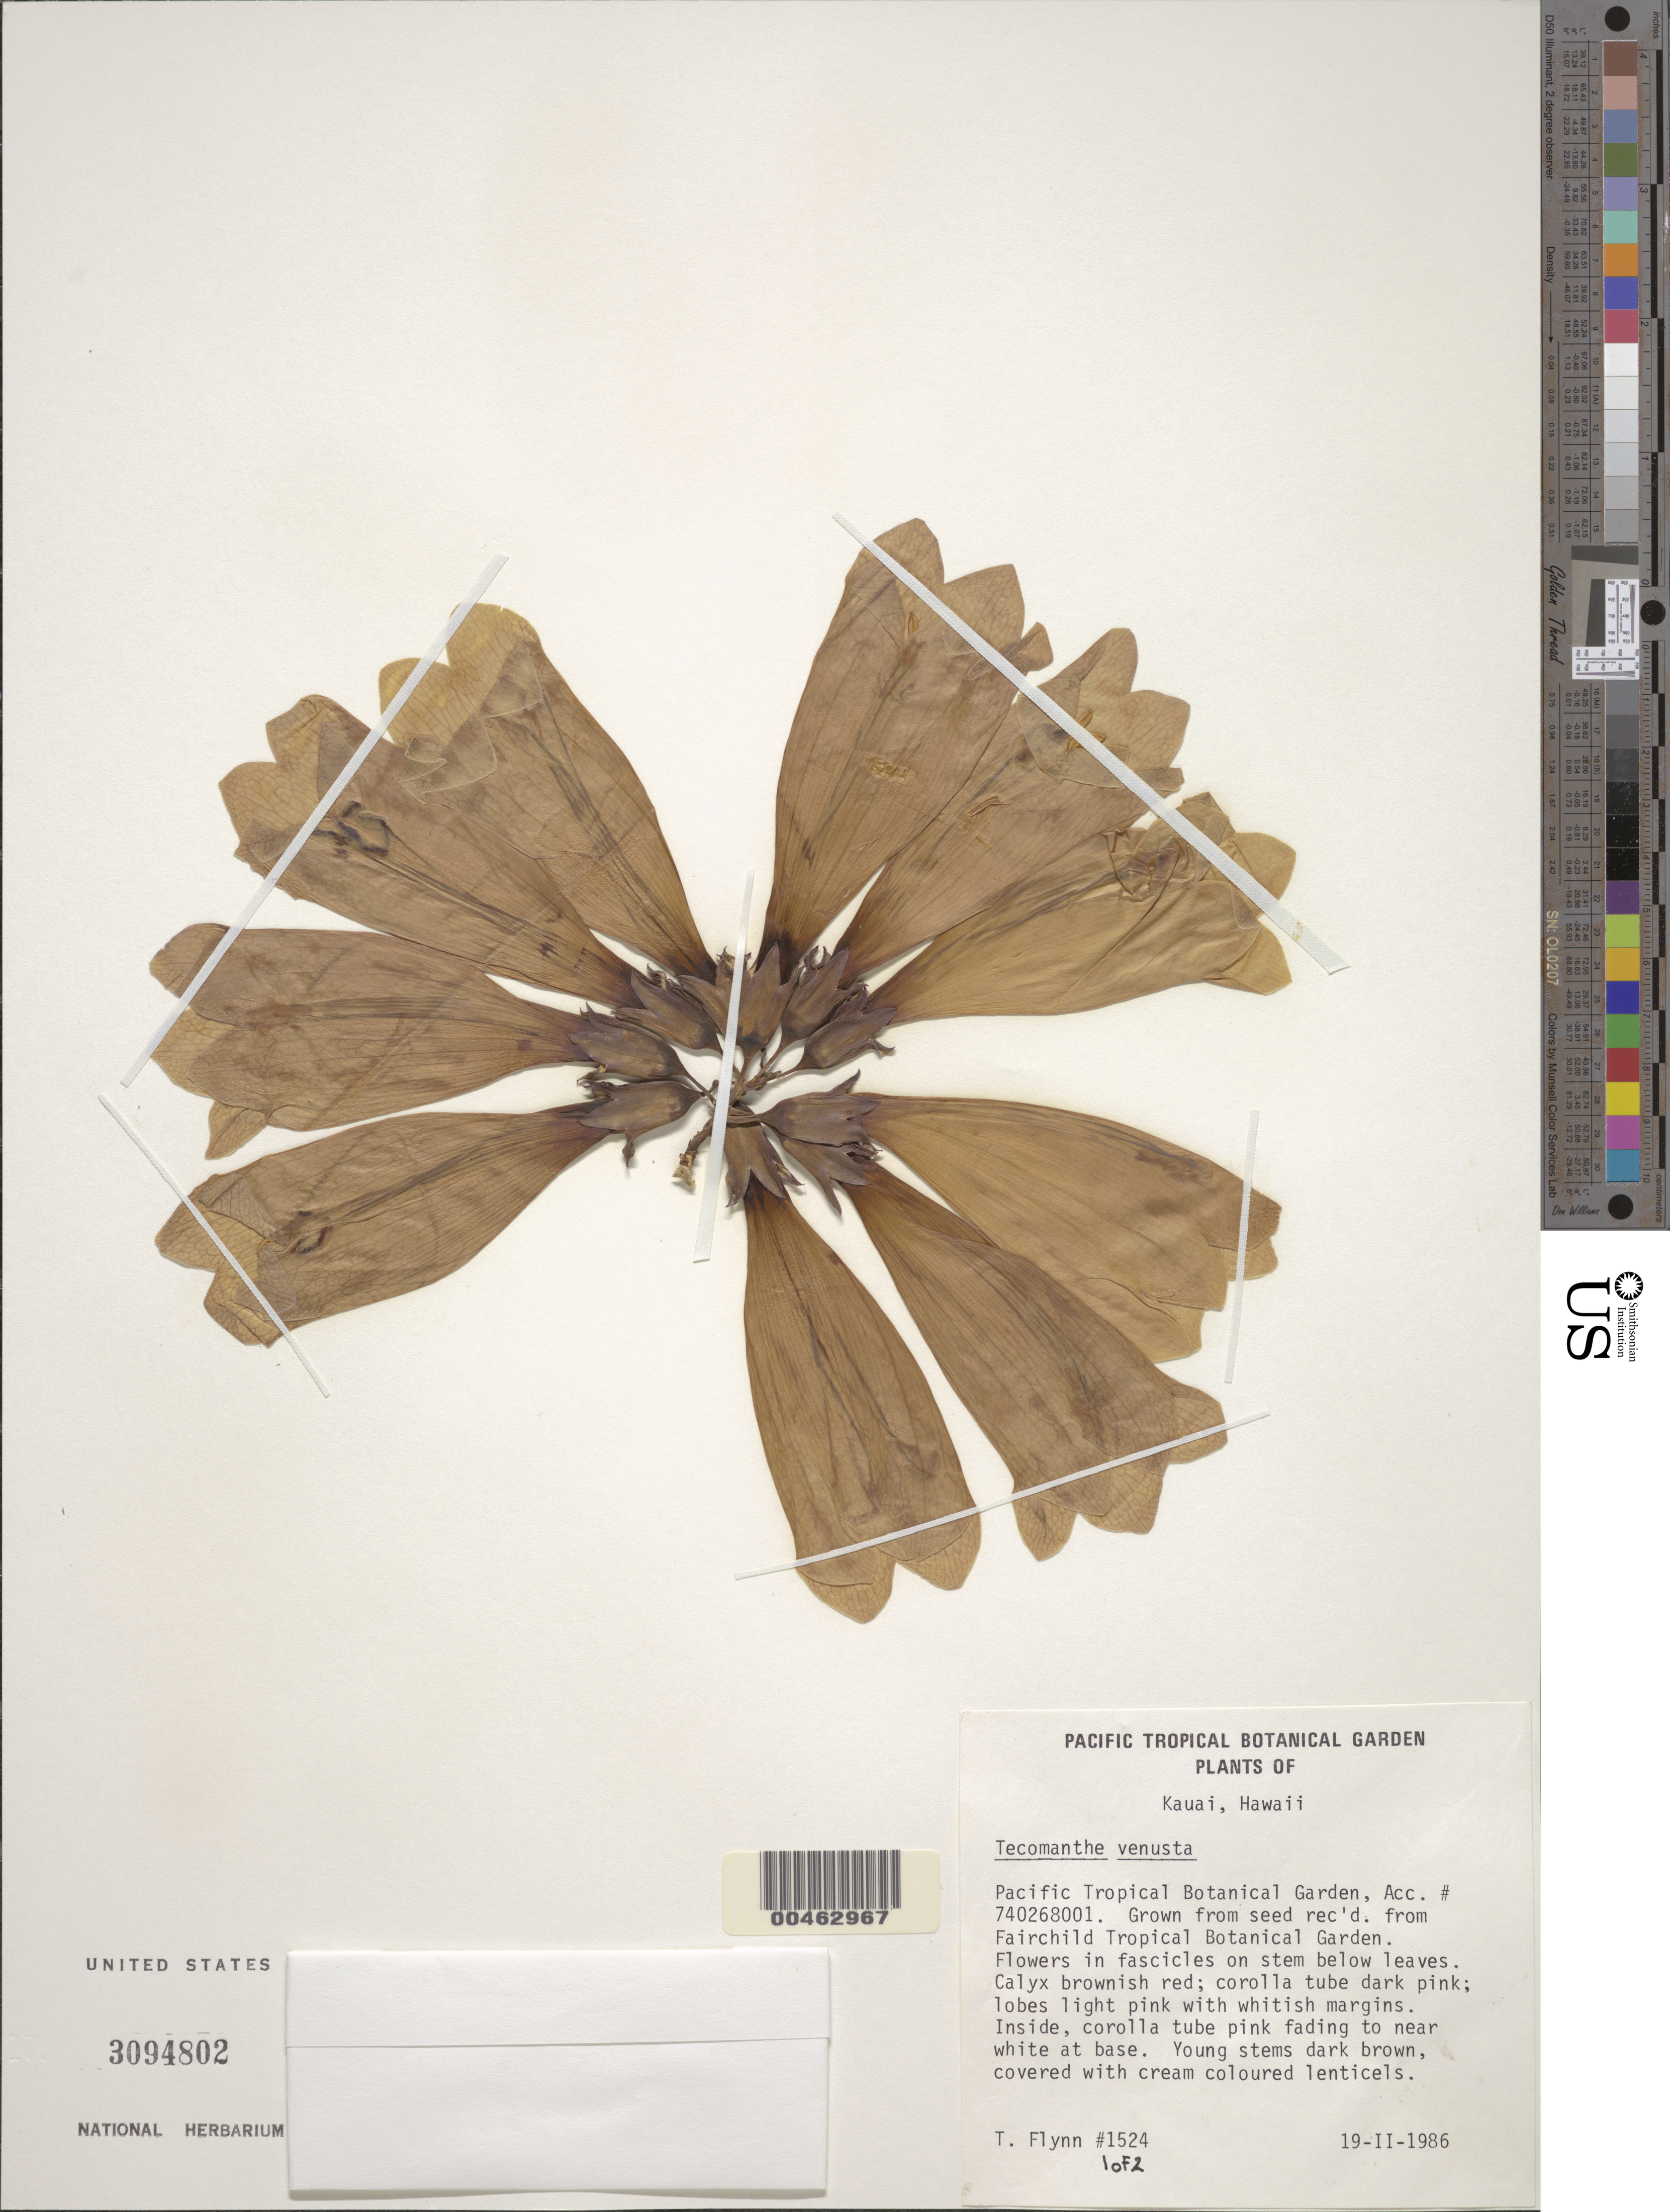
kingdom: Plantae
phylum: Tracheophyta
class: Magnoliopsida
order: Lamiales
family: Bignoniaceae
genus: Tecomanthe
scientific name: Tecomanthe dendrophila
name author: (Blume) K. Schum.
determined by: Gentry, A. H.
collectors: T. W. Flynn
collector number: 1524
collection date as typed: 19 Feb 1986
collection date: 1986-02-19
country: United States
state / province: Hawaii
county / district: Kauai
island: Kaua'i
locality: Pacific Tropical Botanical Garden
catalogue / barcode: US 3094802